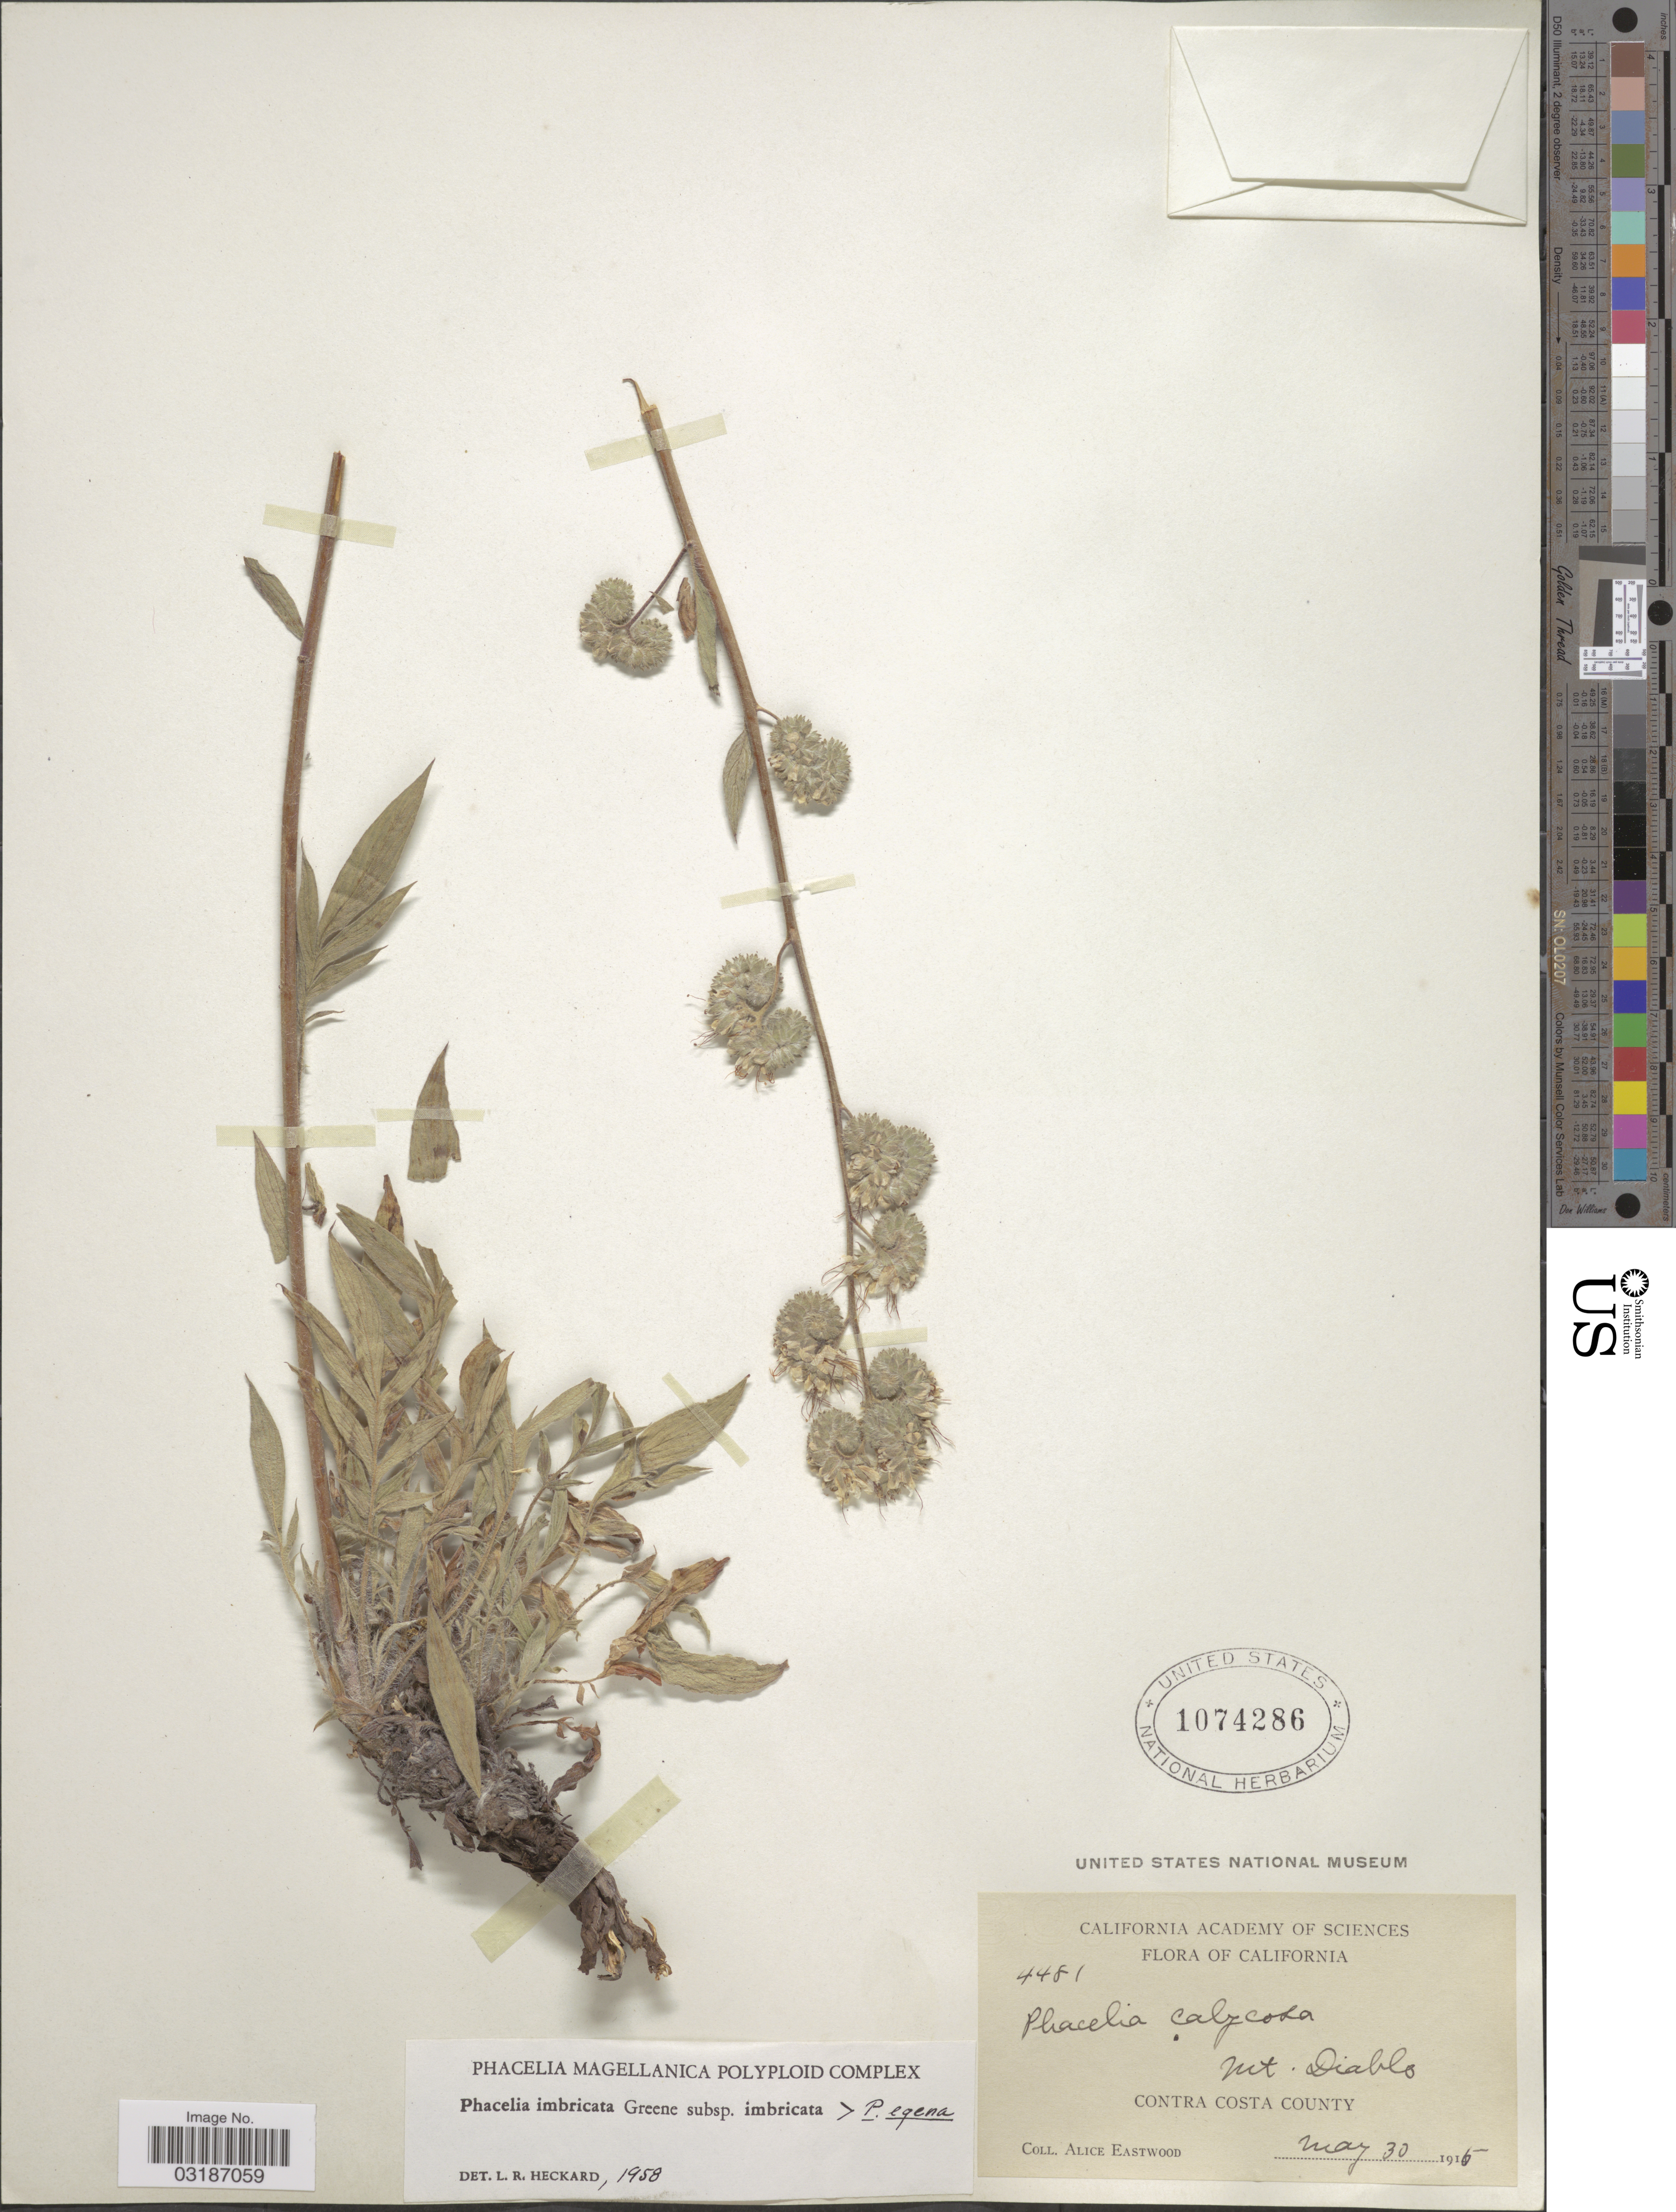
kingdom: Plantae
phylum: Tracheophyta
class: Magnoliopsida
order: Boraginales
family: Hydrophyllaceae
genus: Phacelia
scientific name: Phacelia imbricata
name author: Greene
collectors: A. Eastwood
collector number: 4481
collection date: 1915-05-30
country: United States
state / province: California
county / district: Contra Costa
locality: Mt. Diablo. Contra Costa County.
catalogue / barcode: US 1074286